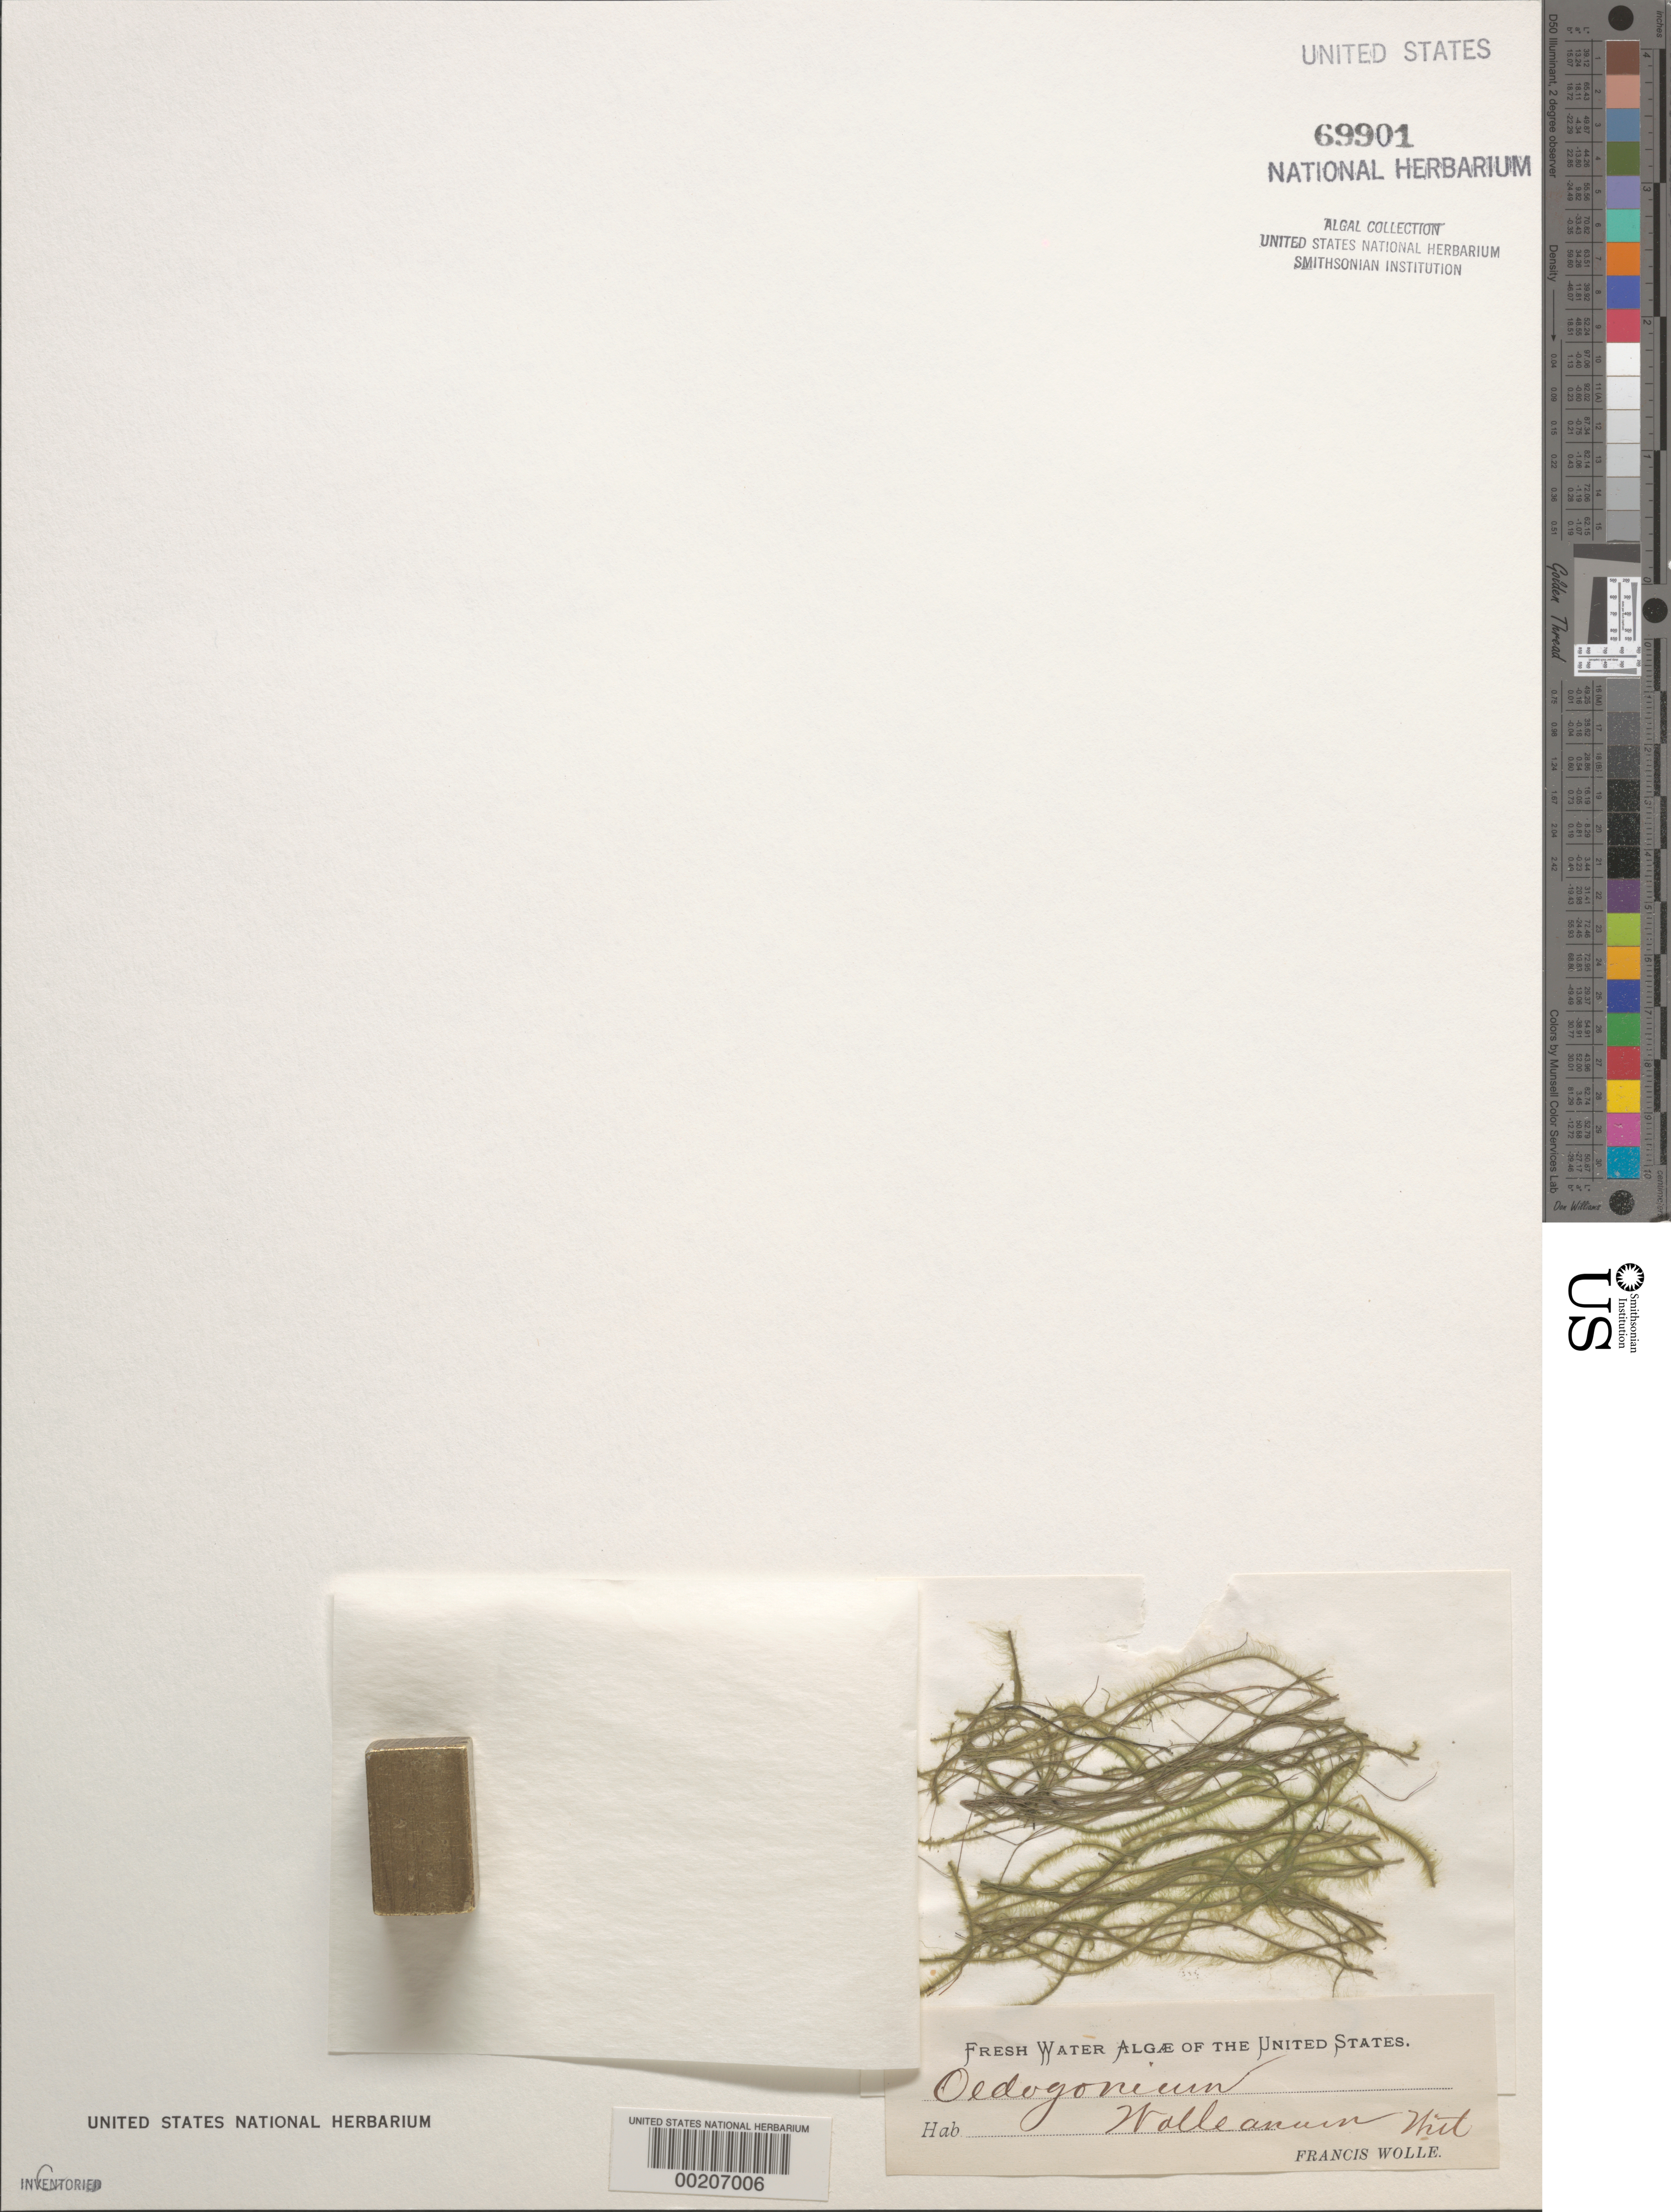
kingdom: Plantae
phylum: Chlorophyta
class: Chlorophyceae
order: Oedogoniales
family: Oedogoniaceae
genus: Oedogonium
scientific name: Oedogonium wolleanum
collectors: F. Wolle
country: United States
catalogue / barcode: US 69901